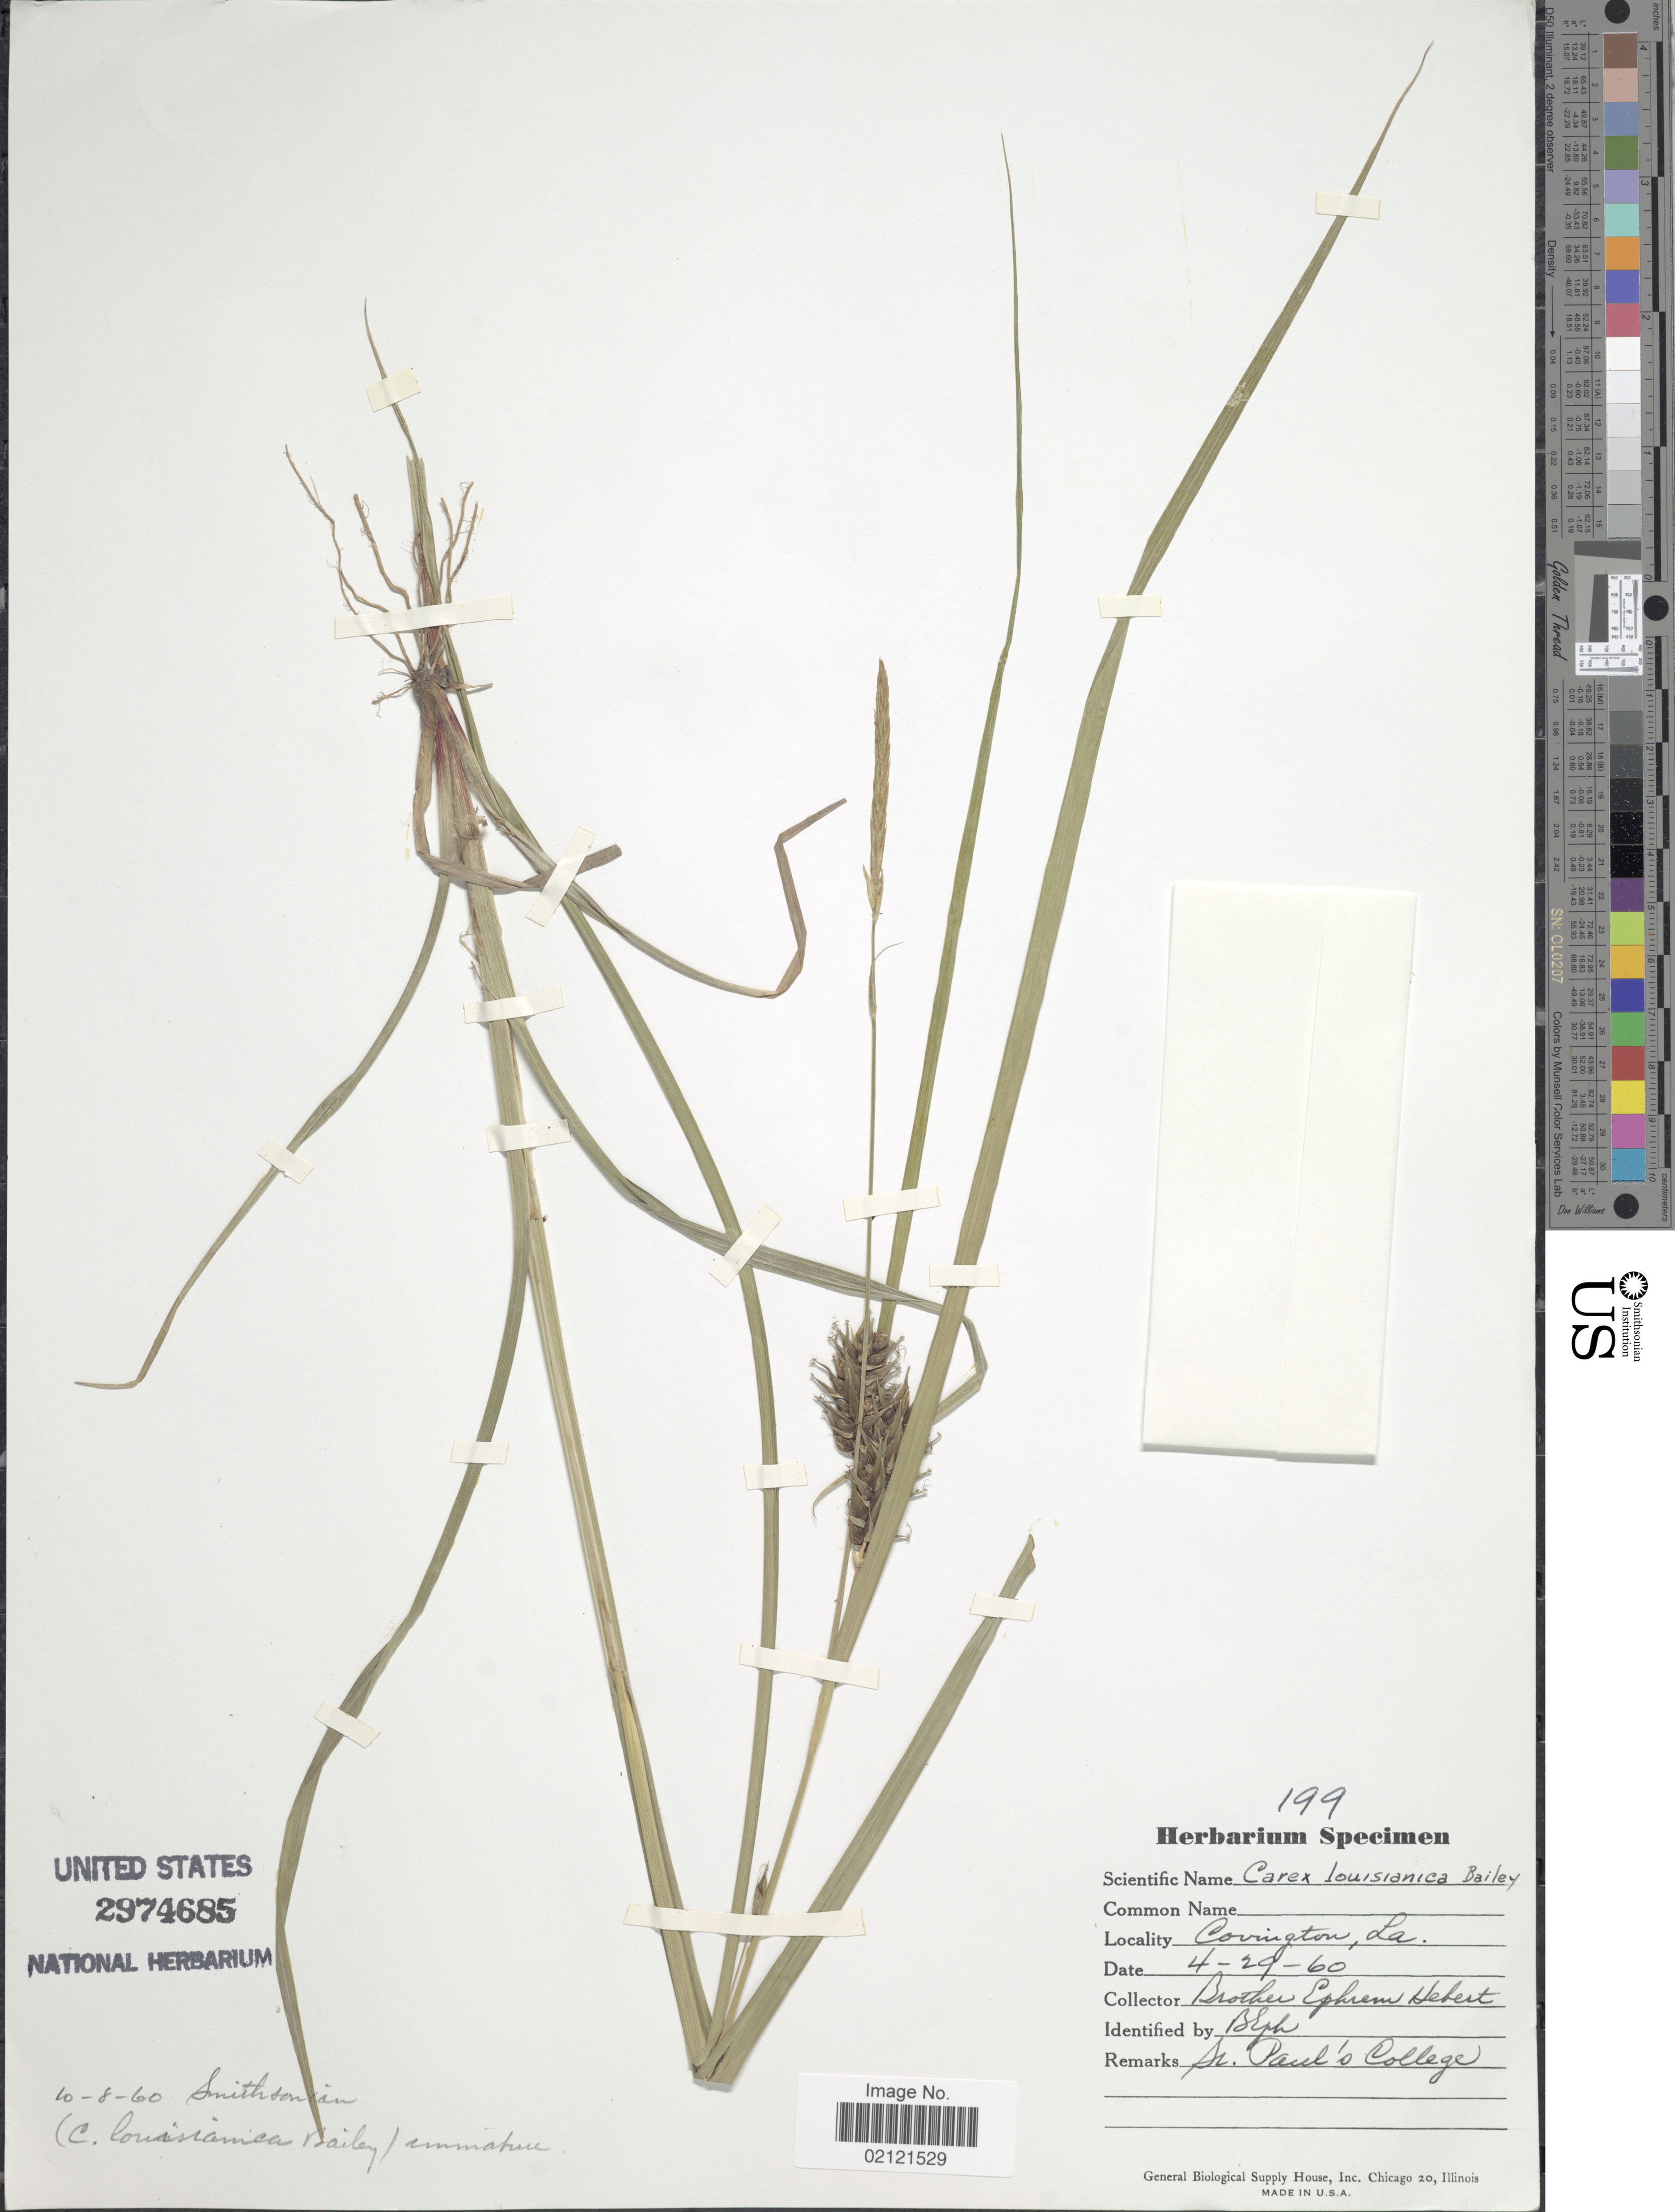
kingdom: Plantae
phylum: Tracheophyta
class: Liliopsida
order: Poales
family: Cyperaceae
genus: Carex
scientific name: Carex louisianica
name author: L.H. Bailey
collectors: E. Hebert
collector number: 199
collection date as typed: Transcribed d/m/y: 29/4/60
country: United States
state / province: Louisiana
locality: Covington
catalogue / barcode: US 2974685